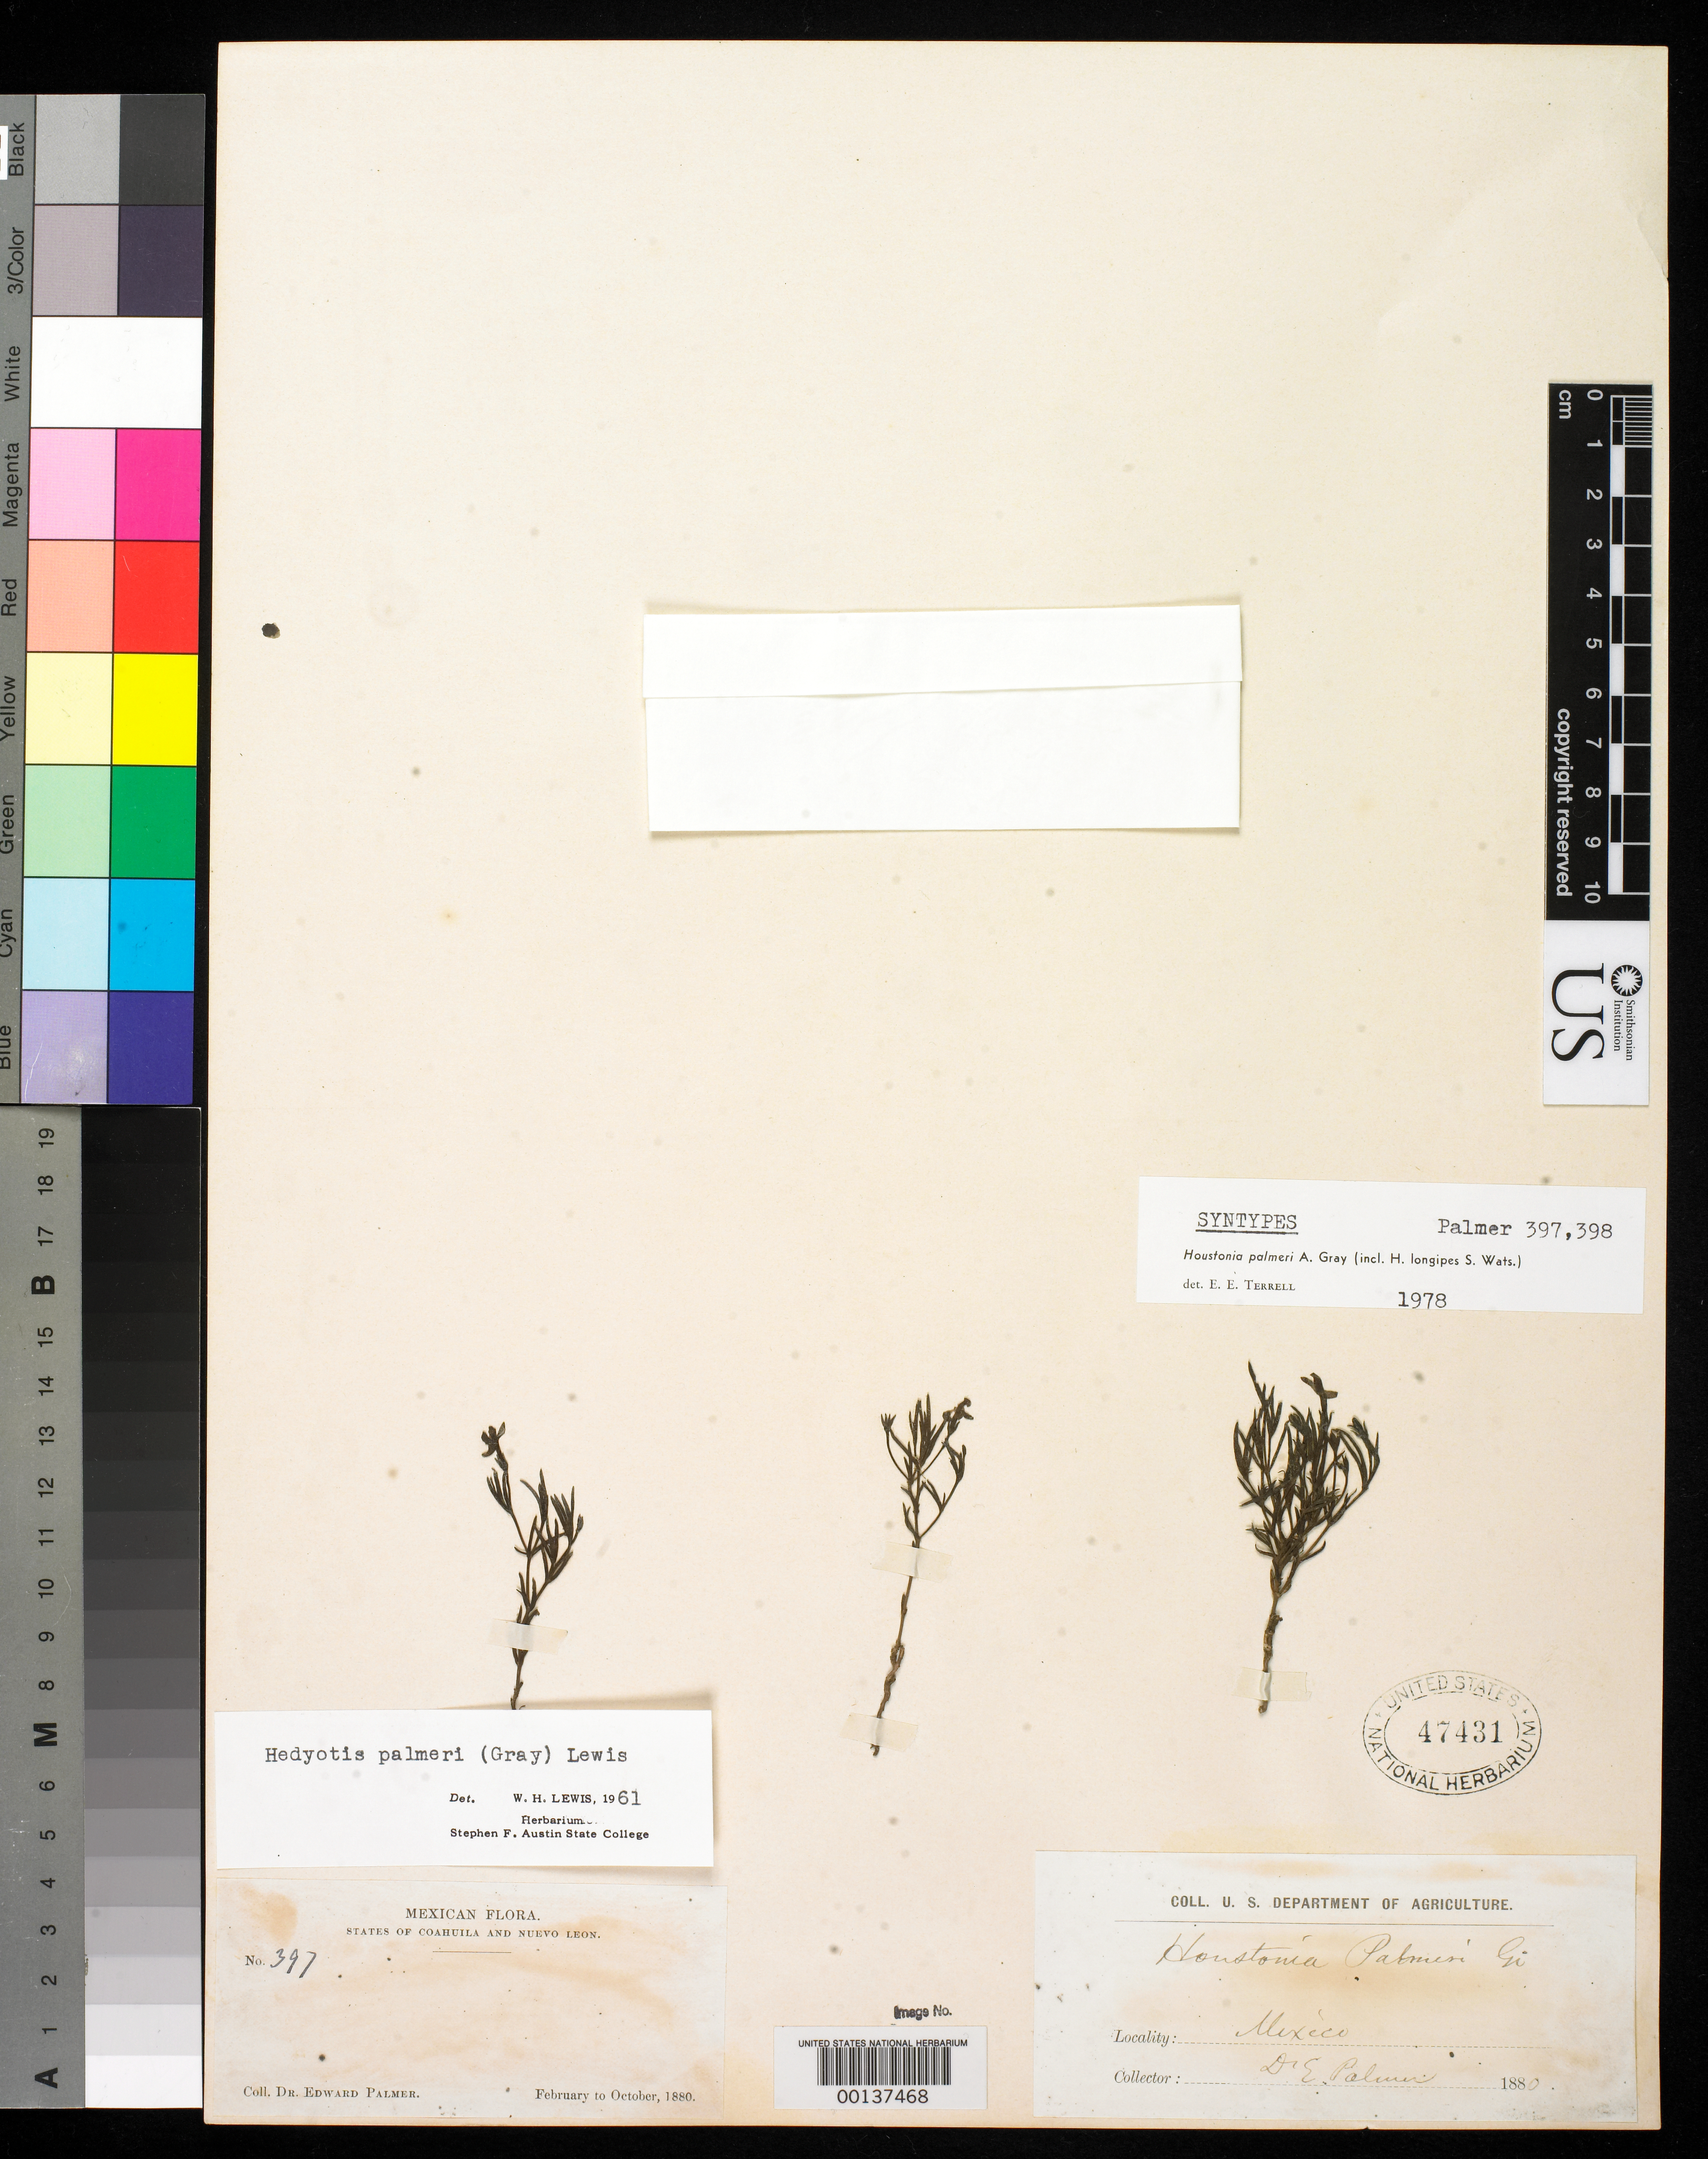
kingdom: Plantae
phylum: Tracheophyta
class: Magnoliopsida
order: Gentianales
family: Rubiaceae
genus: Houstonia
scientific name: Houstonia palmeri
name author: A. Gray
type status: Syntype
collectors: E. Palmer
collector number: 397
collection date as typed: Feb 1880 to -- Oct 1880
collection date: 1880-02/1880-10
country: Mexico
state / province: Coahuila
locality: E and S of Saltillo.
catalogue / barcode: US 47431